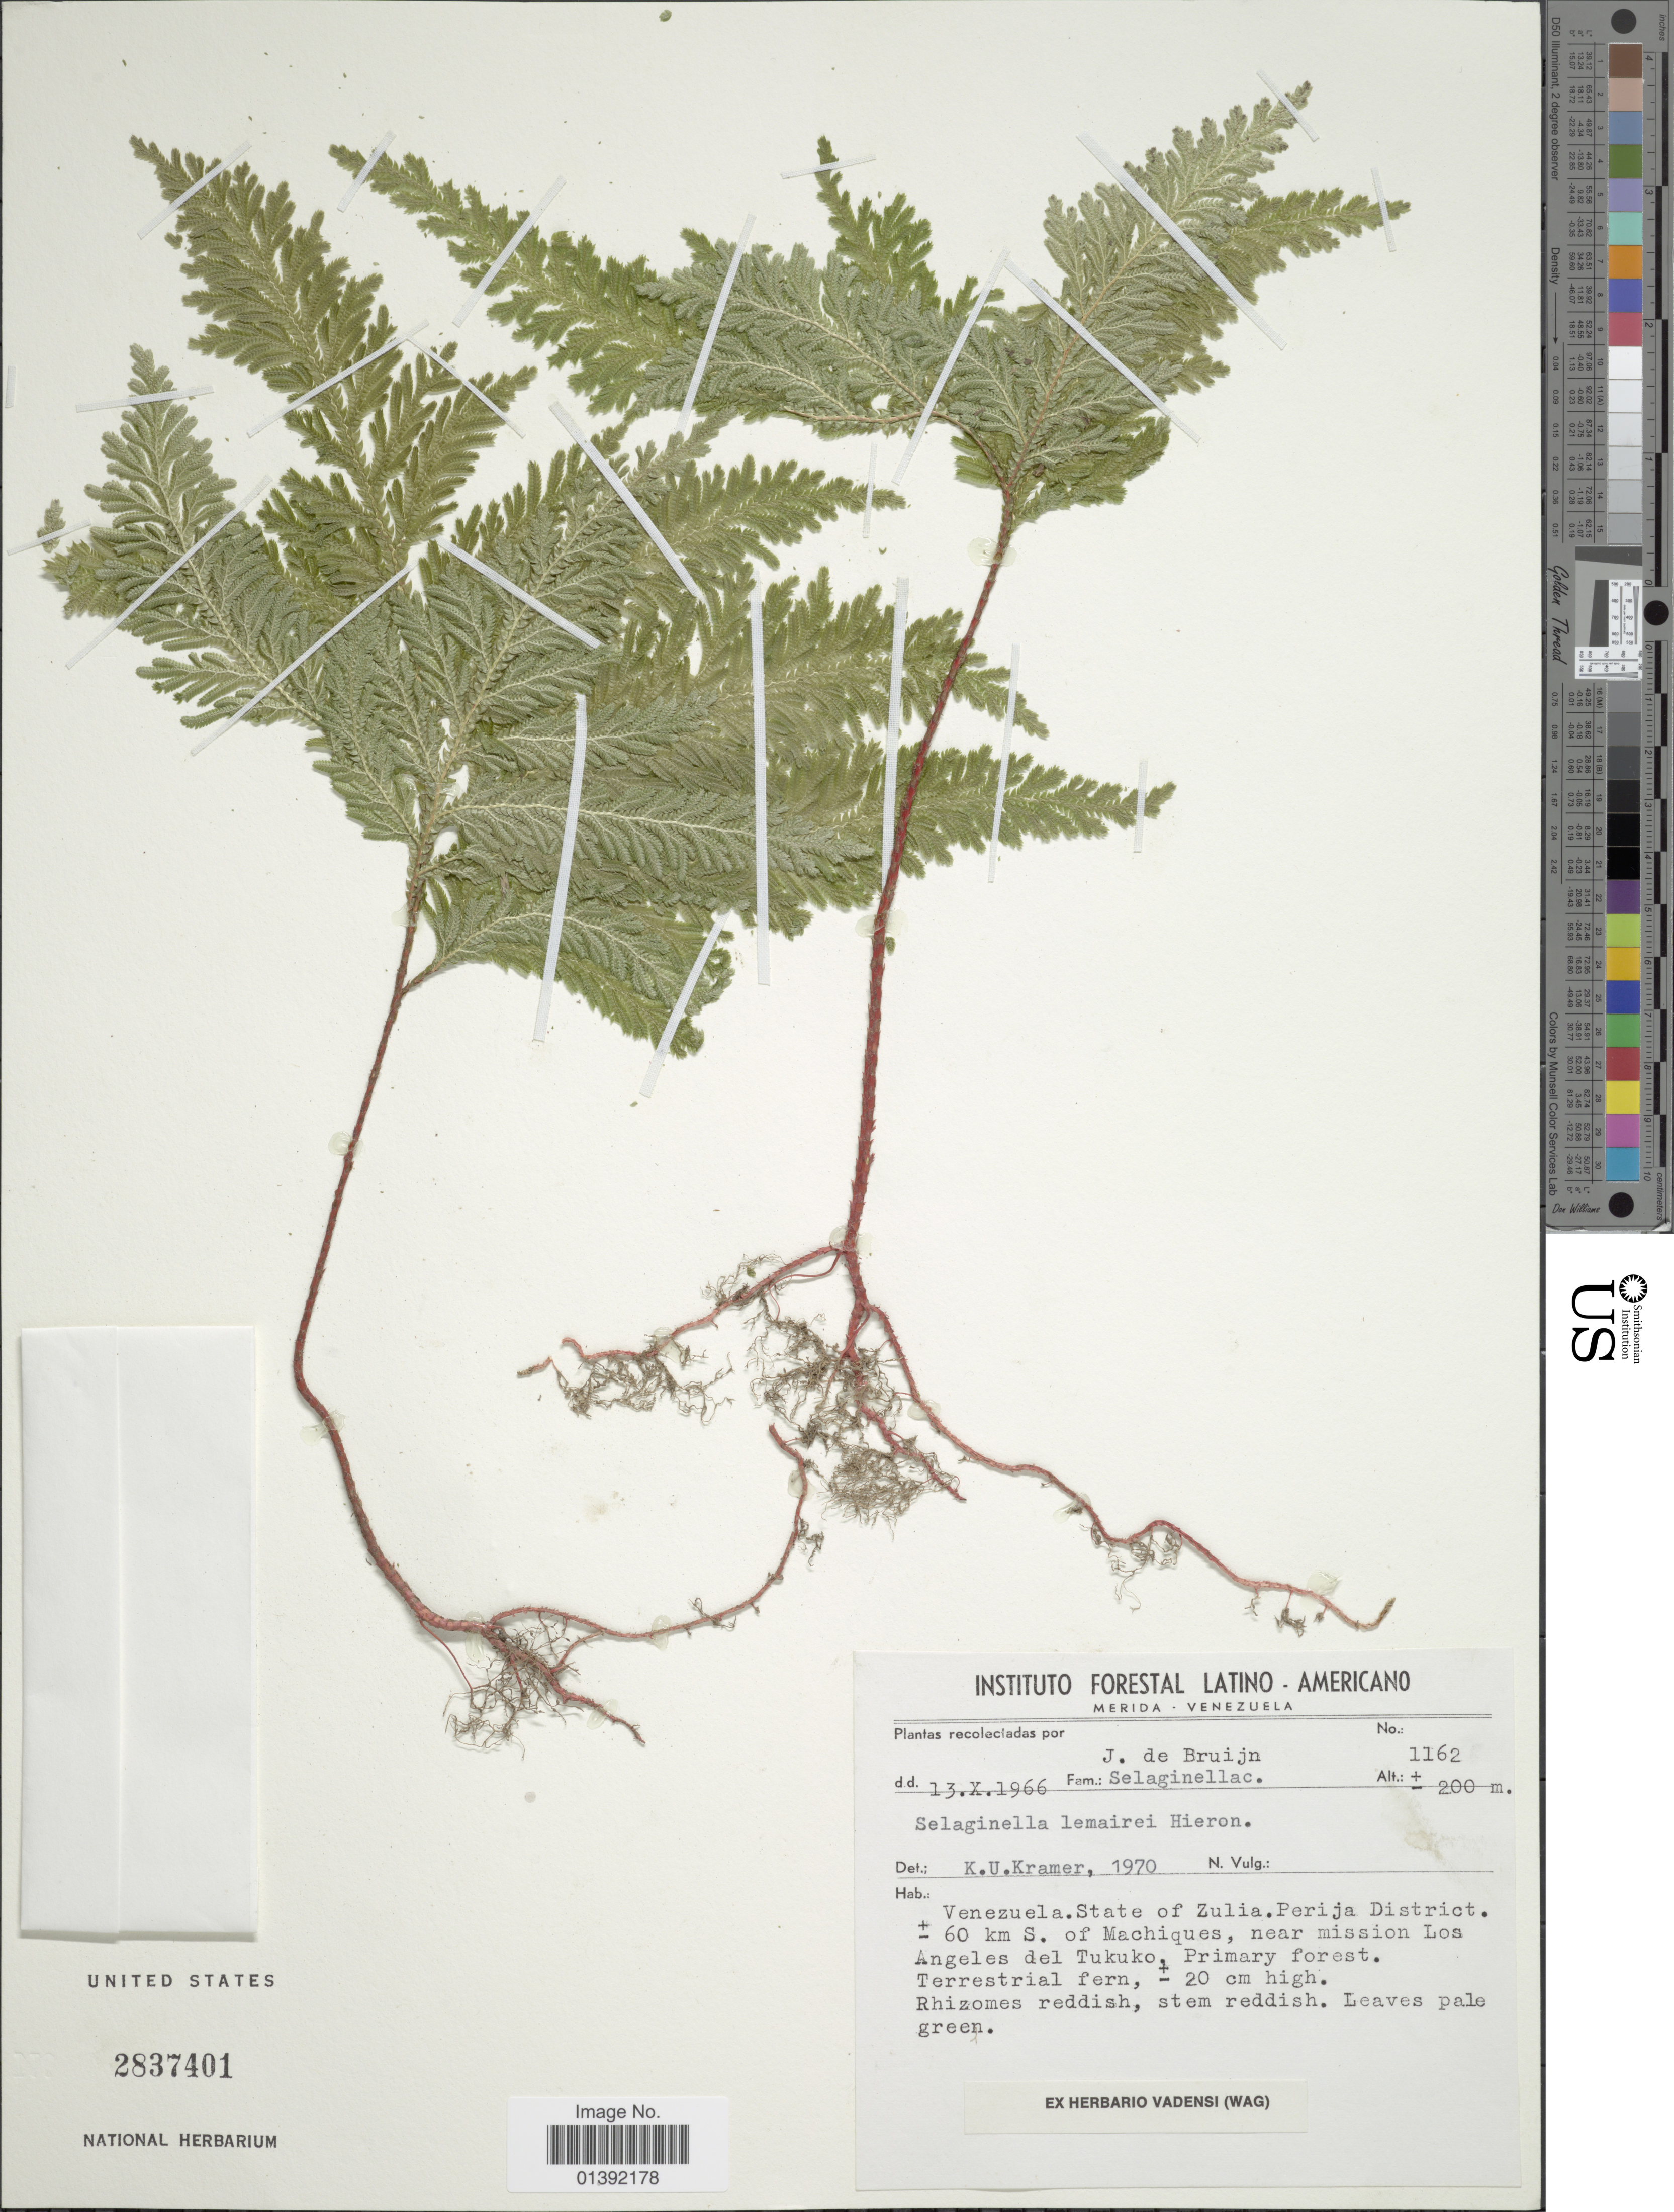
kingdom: Plantae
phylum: Tracheophyta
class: Lycopodiopsida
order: Selaginellales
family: Selaginellaceae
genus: Selaginella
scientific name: Selaginella umbrosa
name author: Lem. ex Hieron.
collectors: J. Bruijn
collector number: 1162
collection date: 1966-10-13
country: Venezuela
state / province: Zulia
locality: Perija District, ± 60 km S of Machiques, near mission Los Angeles del Tukuko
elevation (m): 200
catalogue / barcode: US 2837401